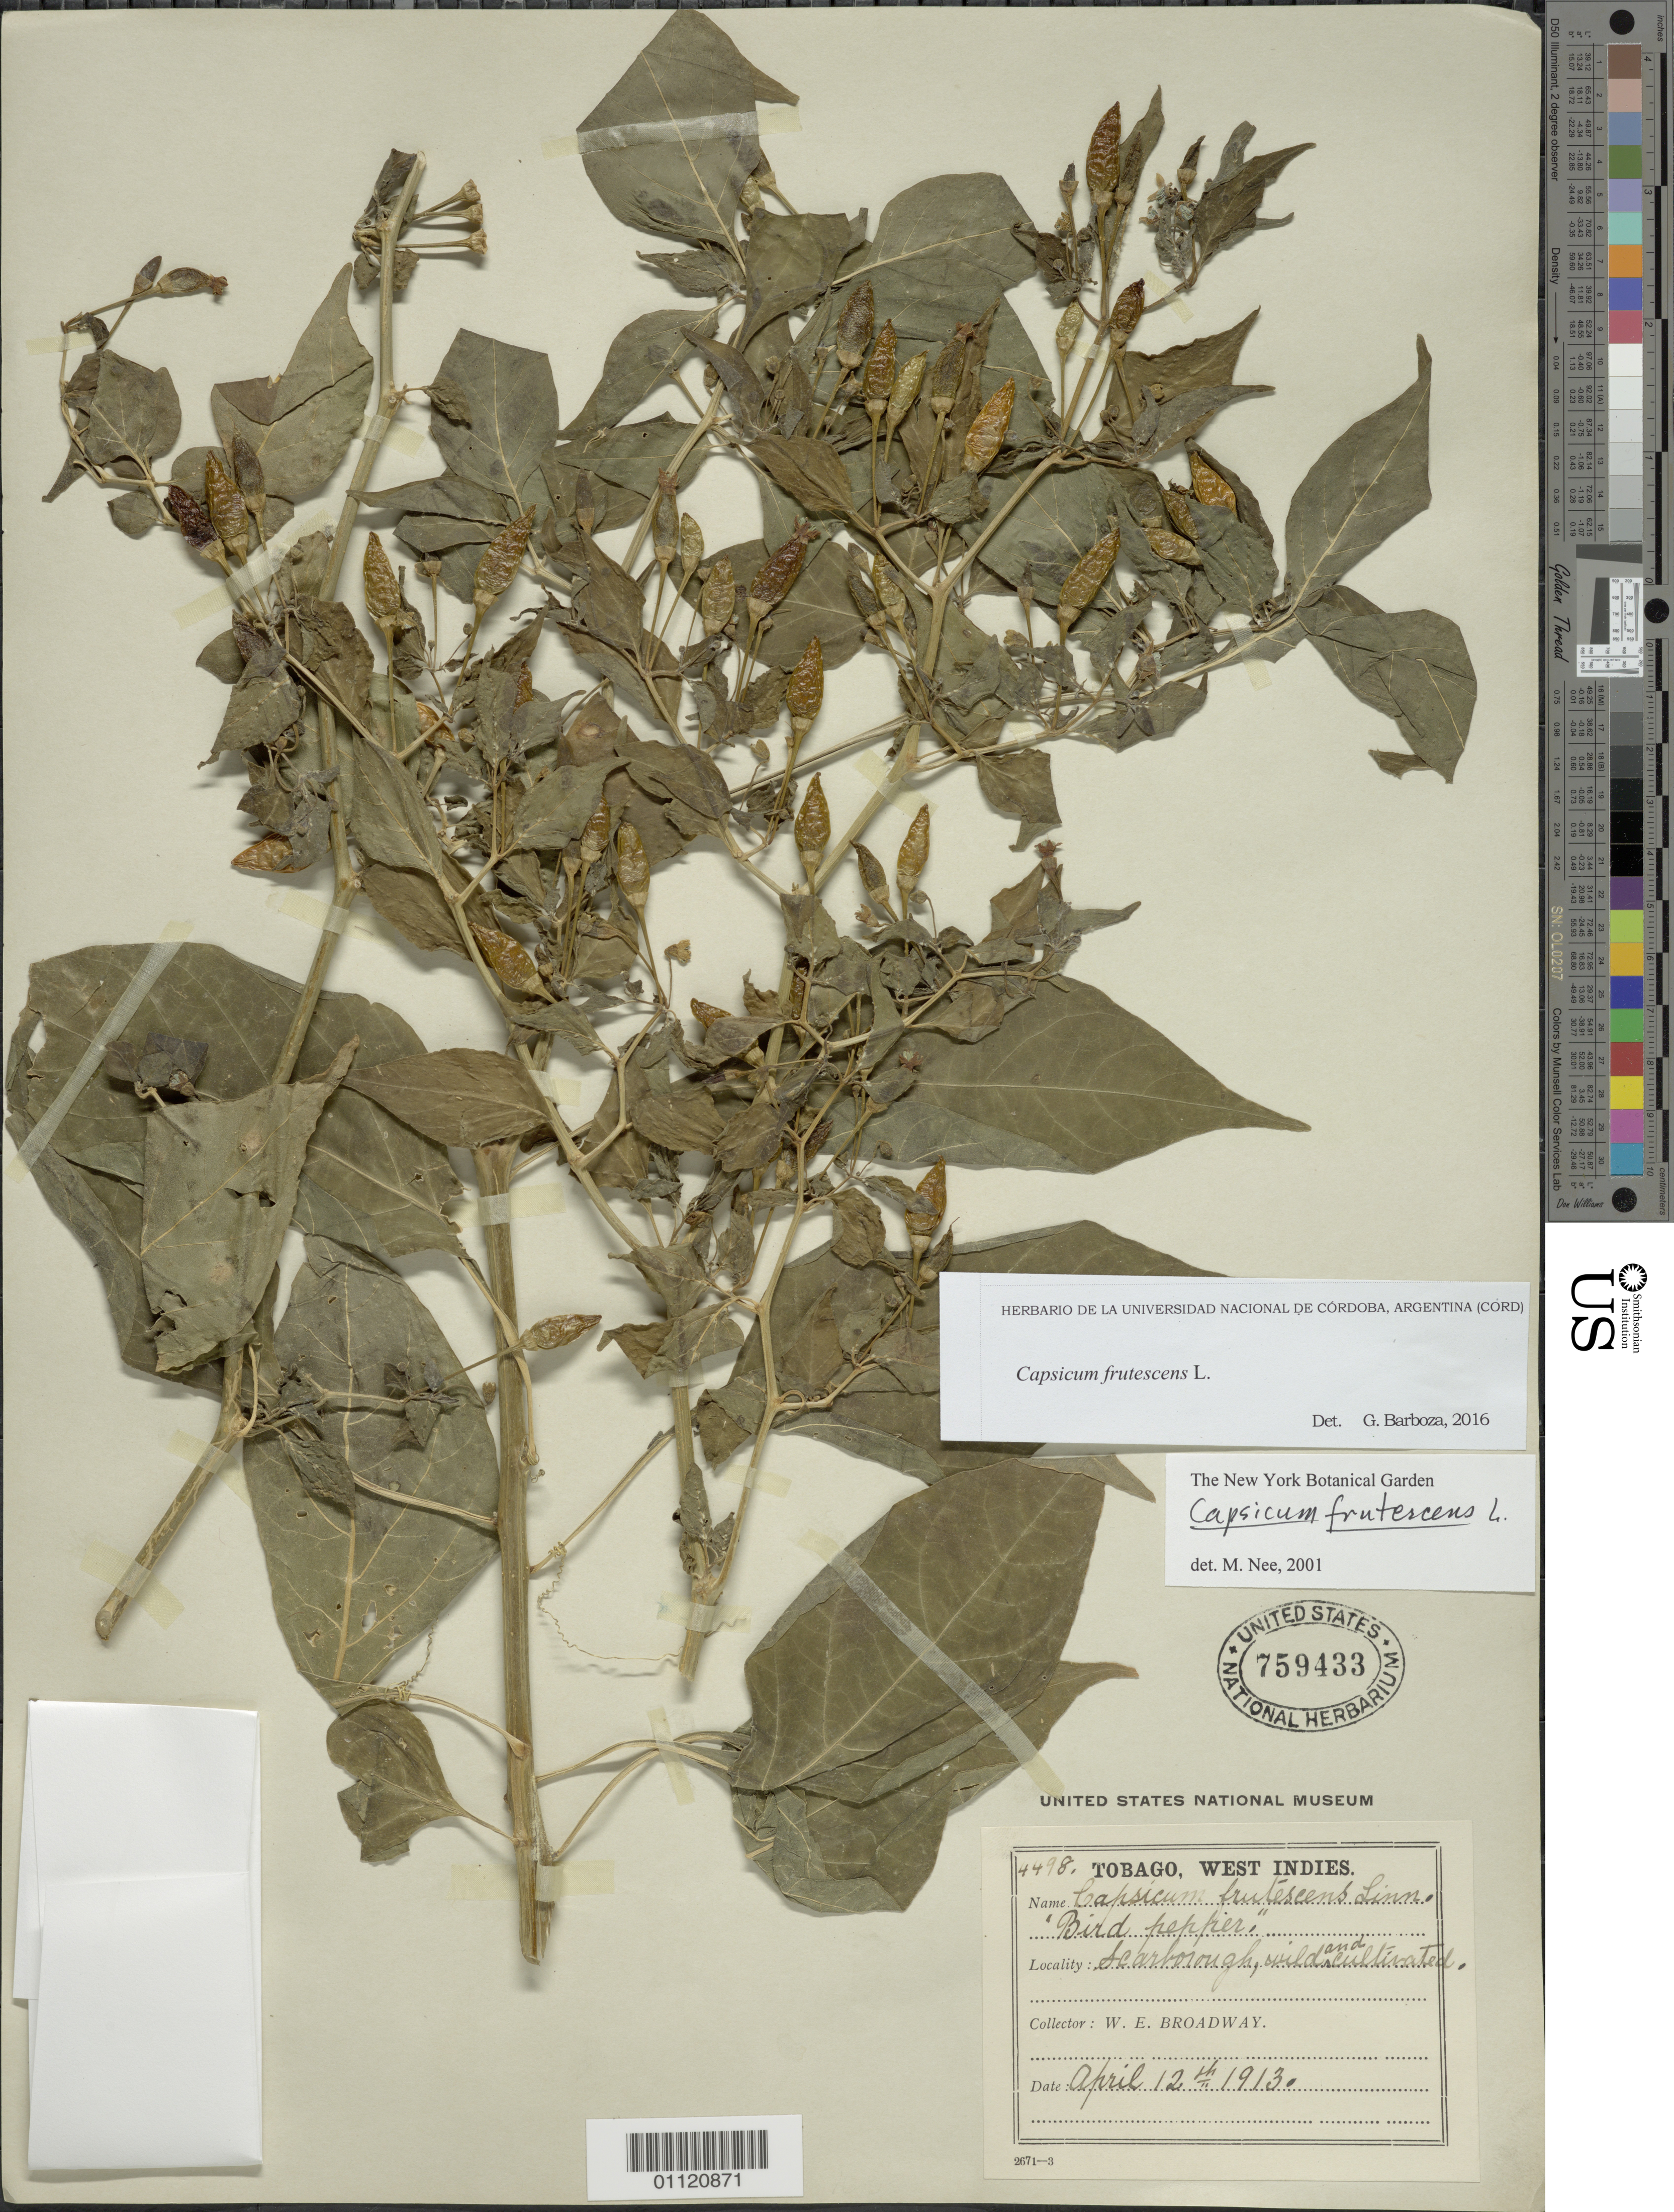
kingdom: Plantae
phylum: Tracheophyta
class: Magnoliopsida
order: Solanales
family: Solanaceae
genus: Capsicum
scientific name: Capsicum frutescens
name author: L.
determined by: Barboza, G. E., (CORD), Museo Botanico - Cordoba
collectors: W. E. Broadway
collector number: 4498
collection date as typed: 12 Apr 1913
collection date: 1913-04-12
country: Trinidad and Tobago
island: Tobago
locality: Scarborough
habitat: wild and cultivated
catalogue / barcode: US 759433